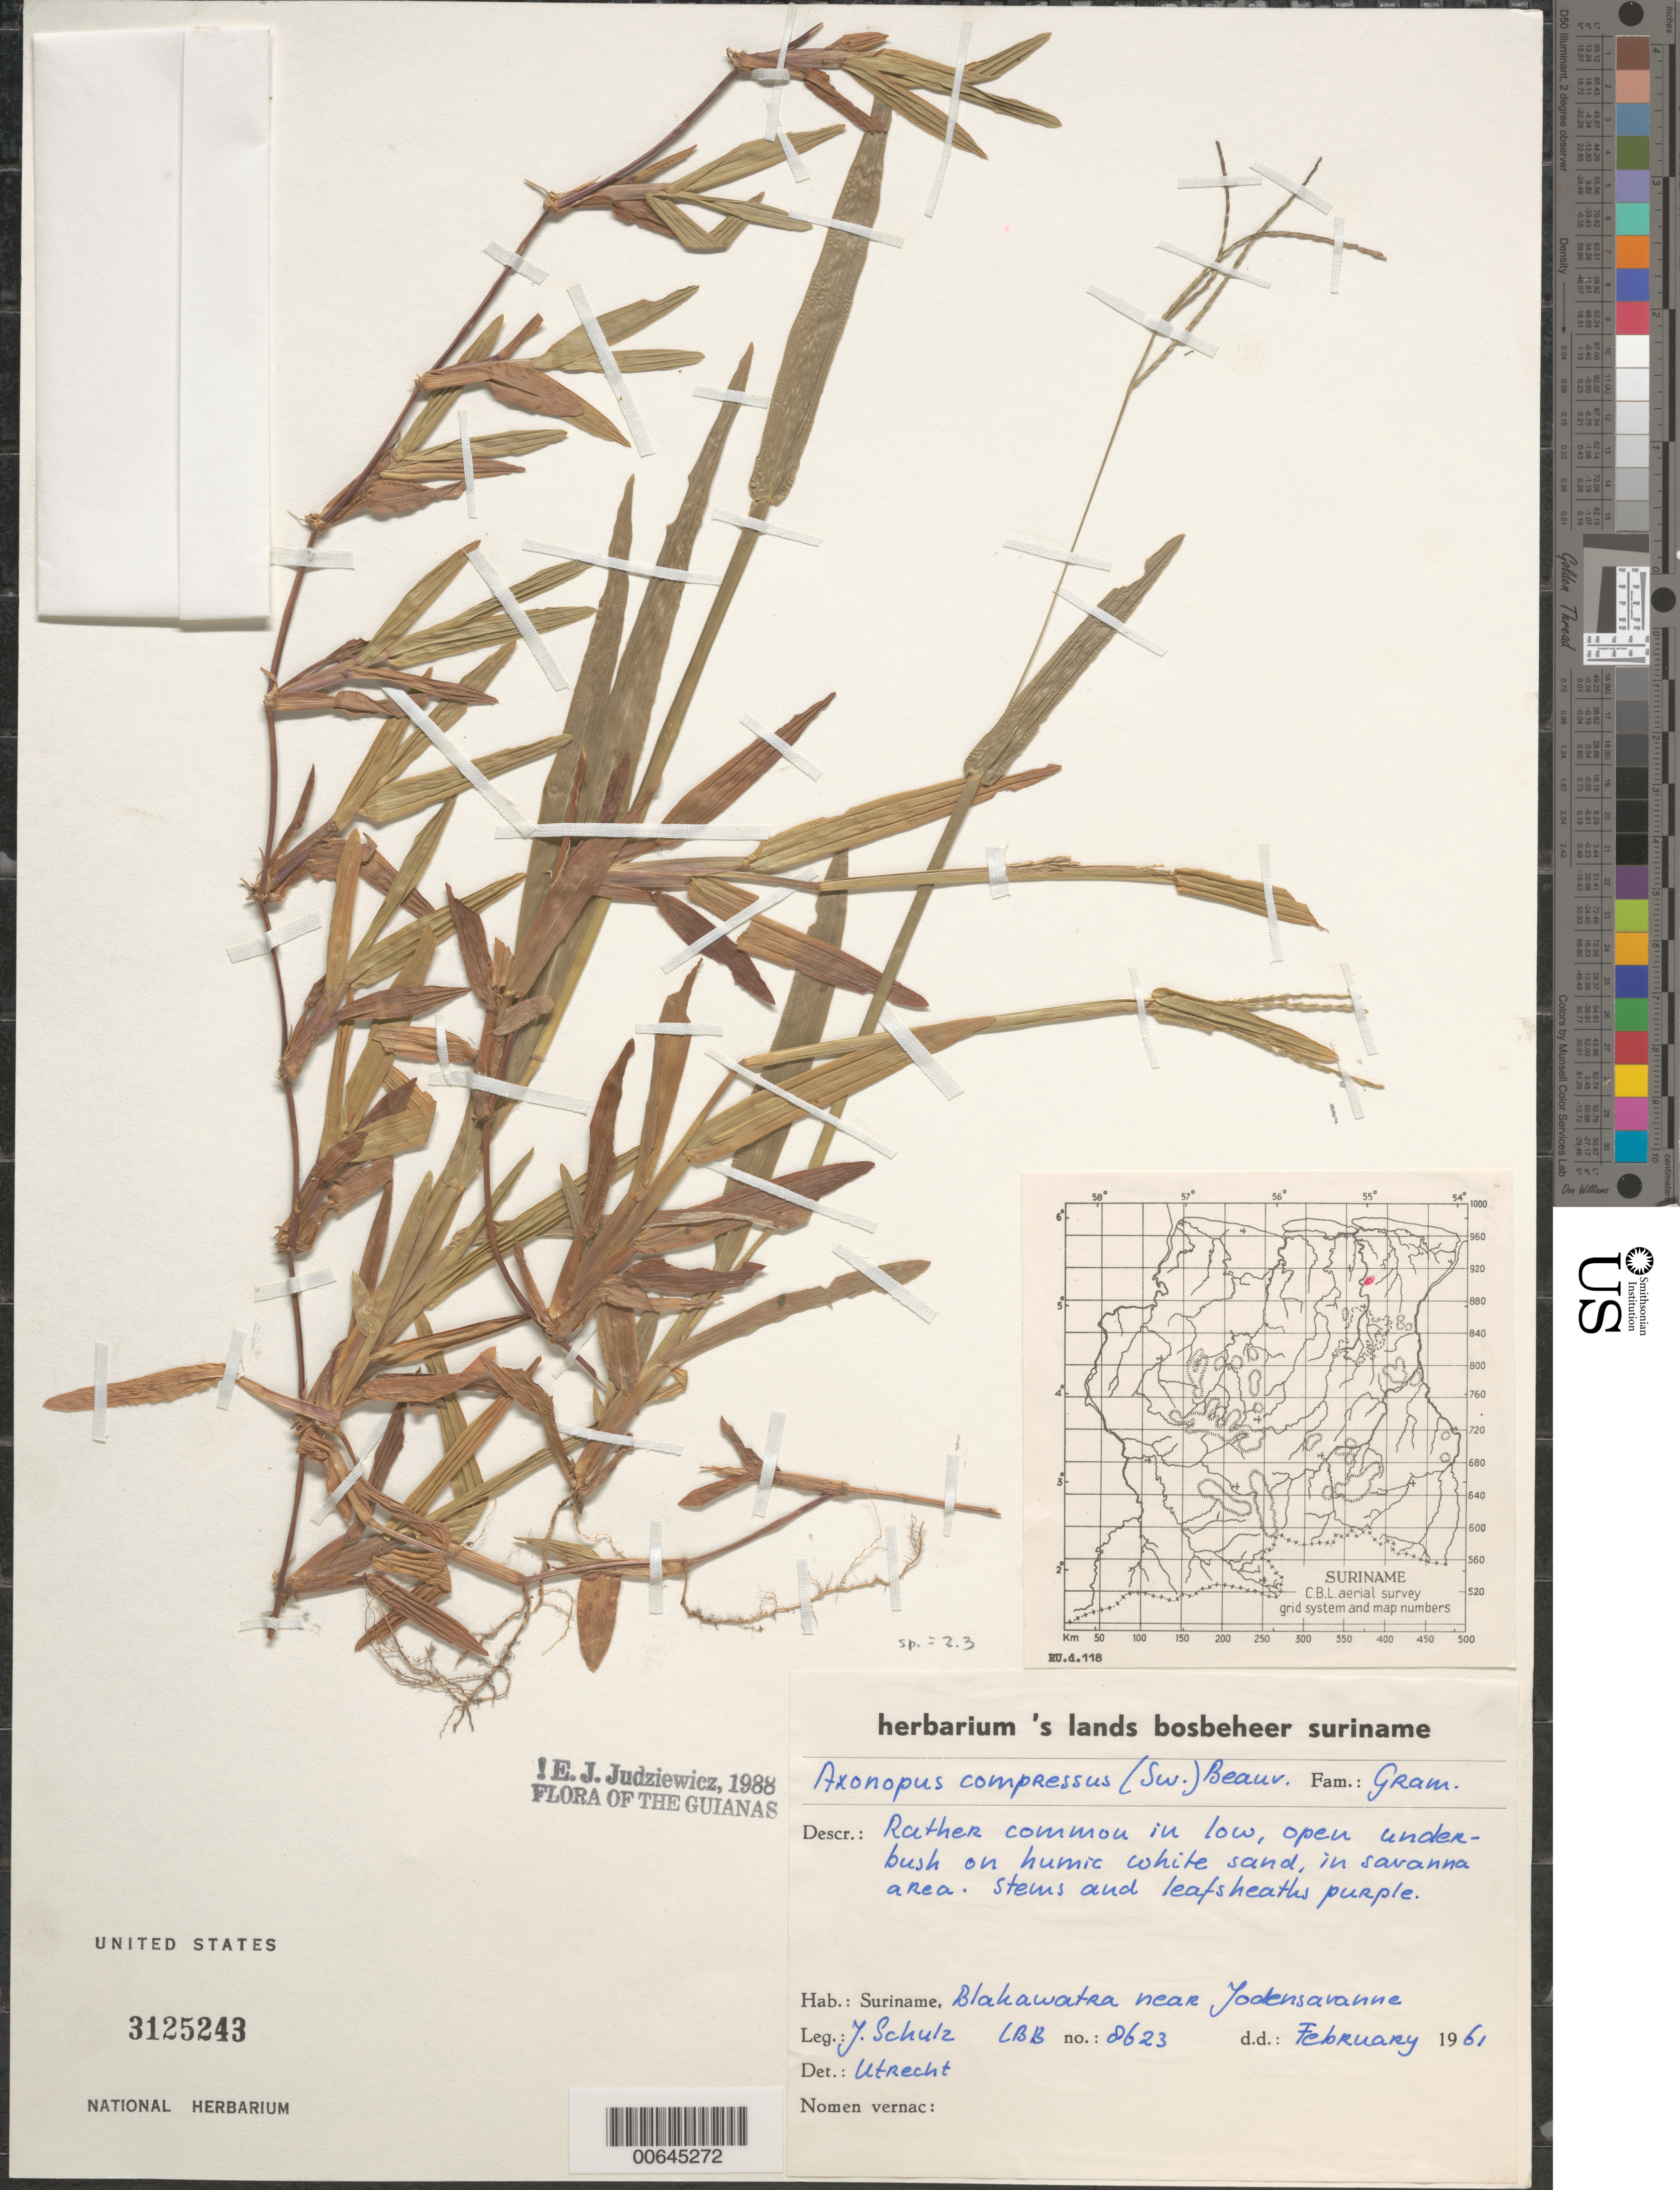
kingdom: Plantae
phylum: Tracheophyta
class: Liliopsida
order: Poales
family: Poaceae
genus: Axonopus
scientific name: Axonopus compressus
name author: (Sw.) P. Beauv.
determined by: Judziewicz, E. J.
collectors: J. P. Schulz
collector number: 8623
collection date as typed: Feb-61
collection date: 1961-02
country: Suriname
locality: Blakawatra, near Jodensavanne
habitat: Low, open underbush on humic white sand, in savanna area.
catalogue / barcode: US 3125243